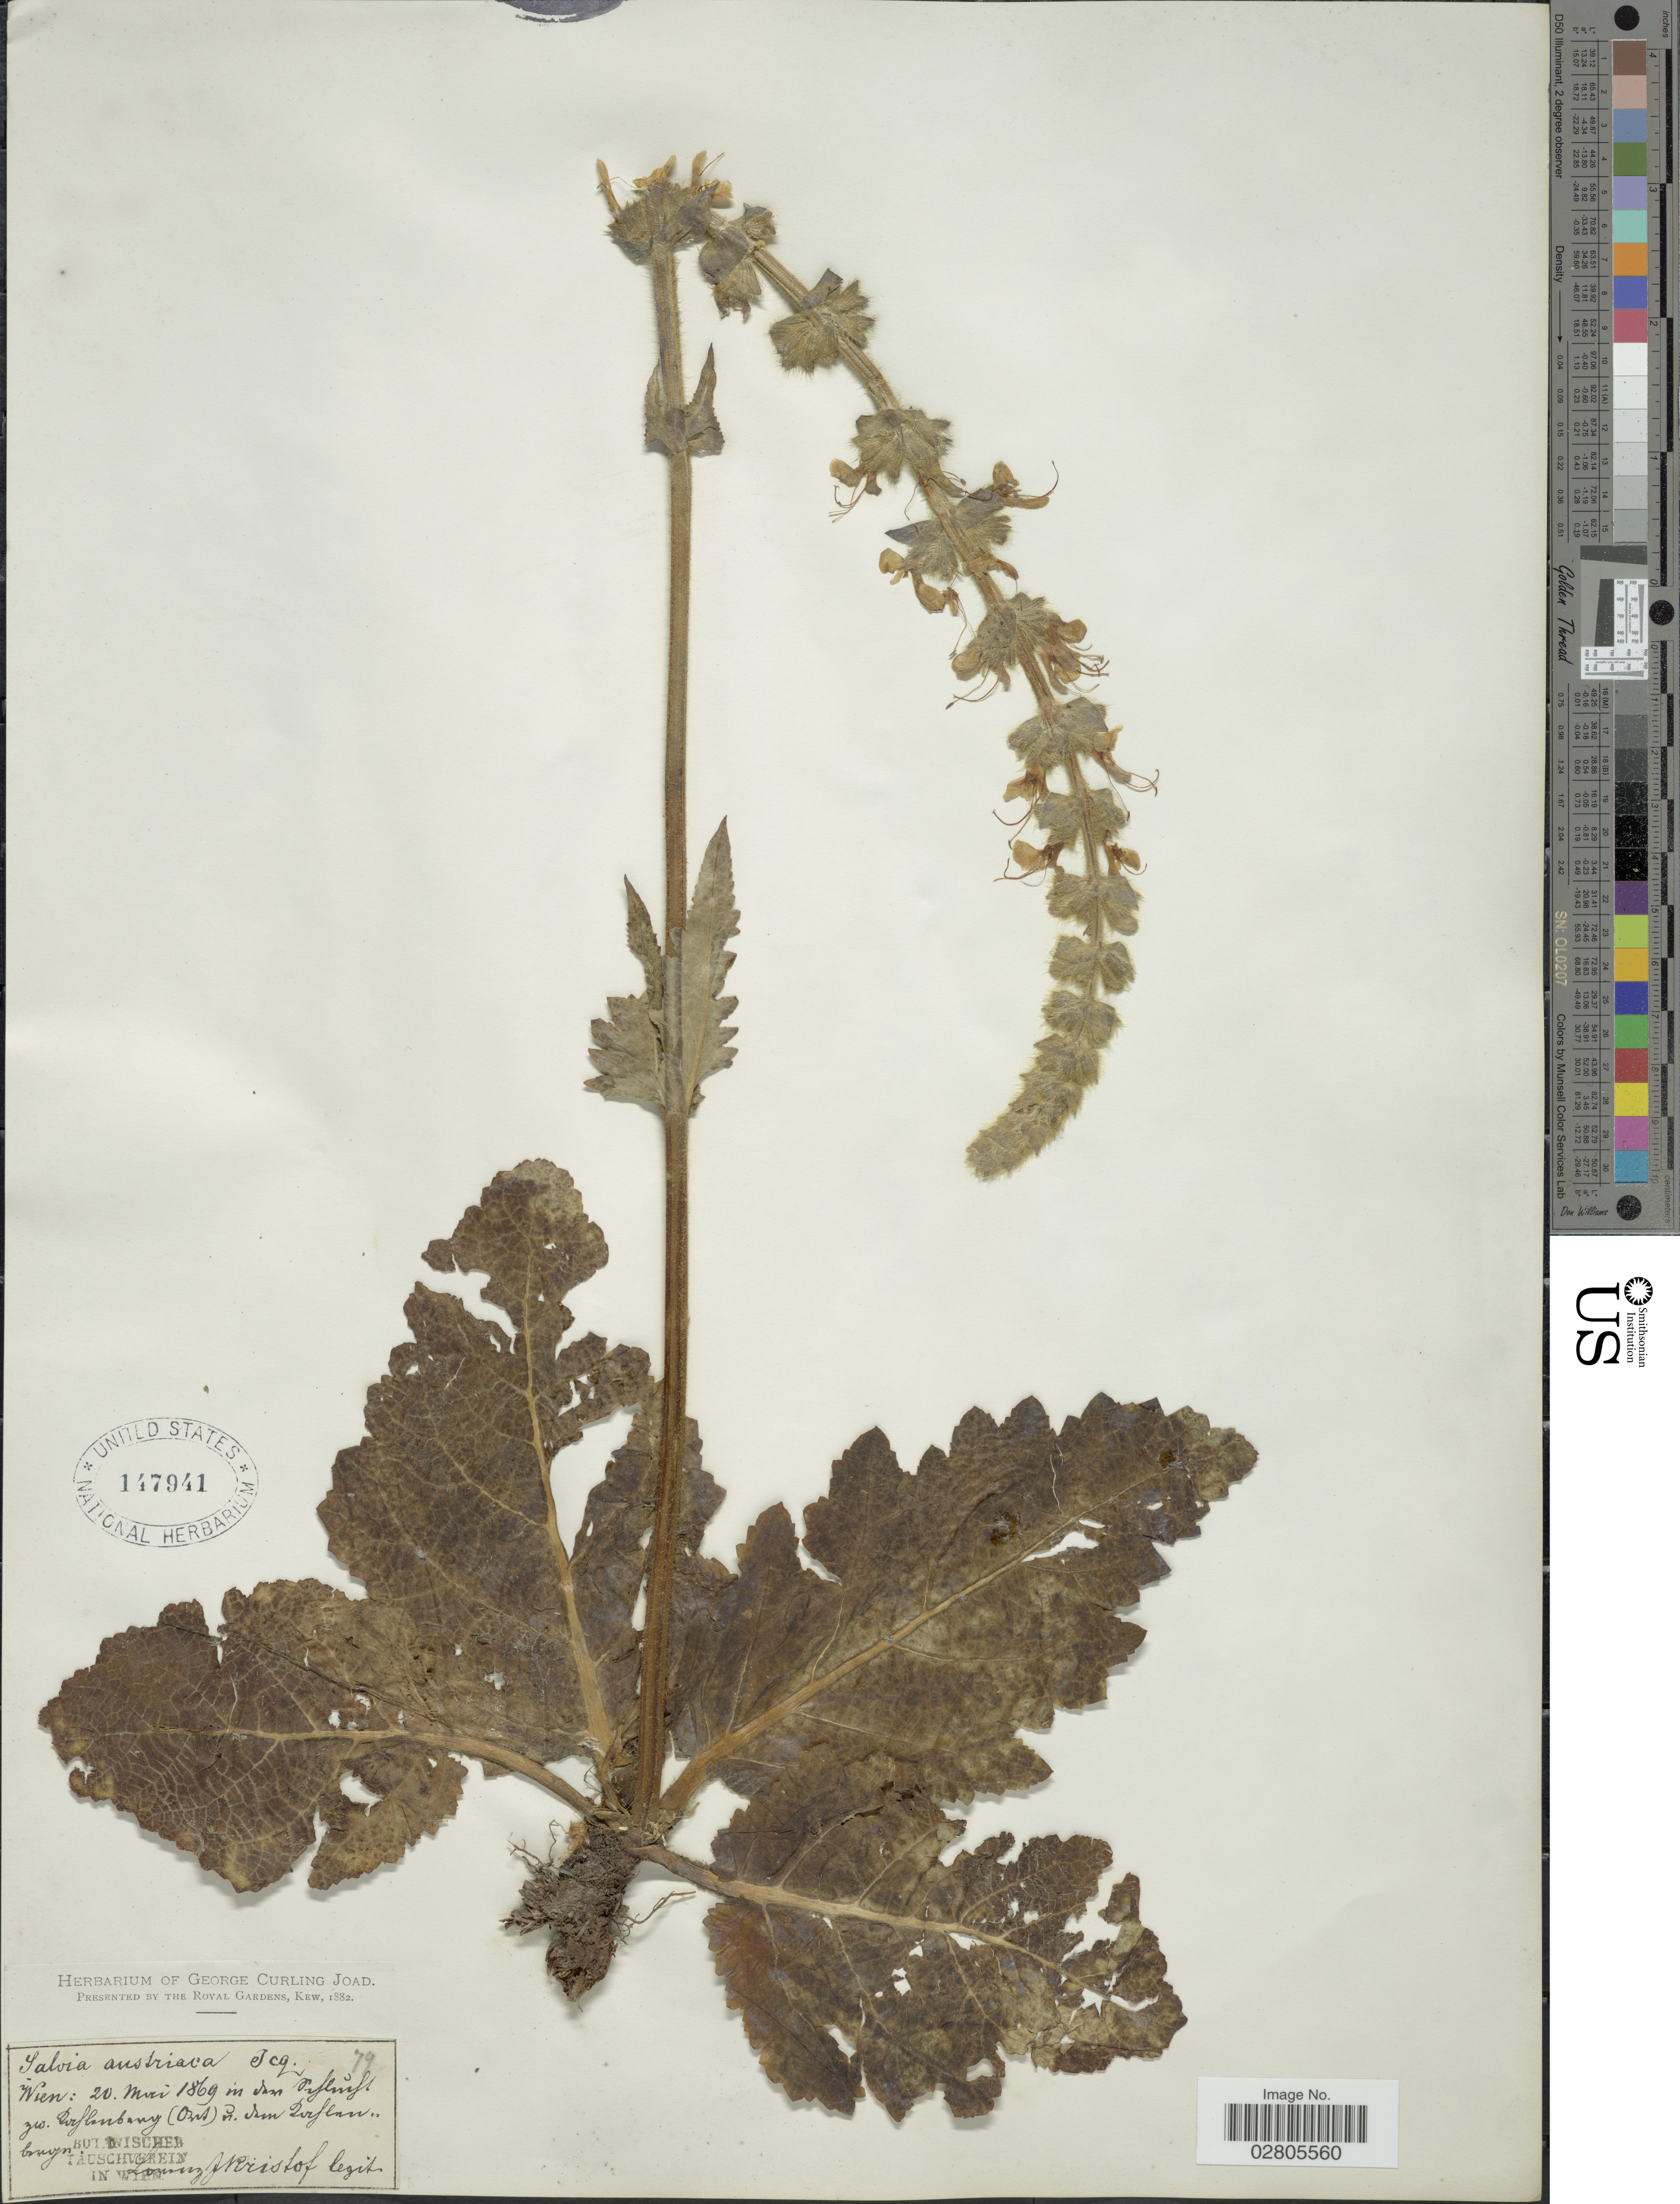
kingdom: Plantae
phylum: Tracheophyta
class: Magnoliopsida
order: Lamiales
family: Lamiaceae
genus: Salvia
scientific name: Salvia austriaca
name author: Jacq.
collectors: L. Kristof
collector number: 79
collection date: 1869-05-20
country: Austria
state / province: Wien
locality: In San Oiflinfl zio. Dirflanbang (Ost) Pr. Vam Derflan. [interpreted]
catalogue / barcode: US 147941